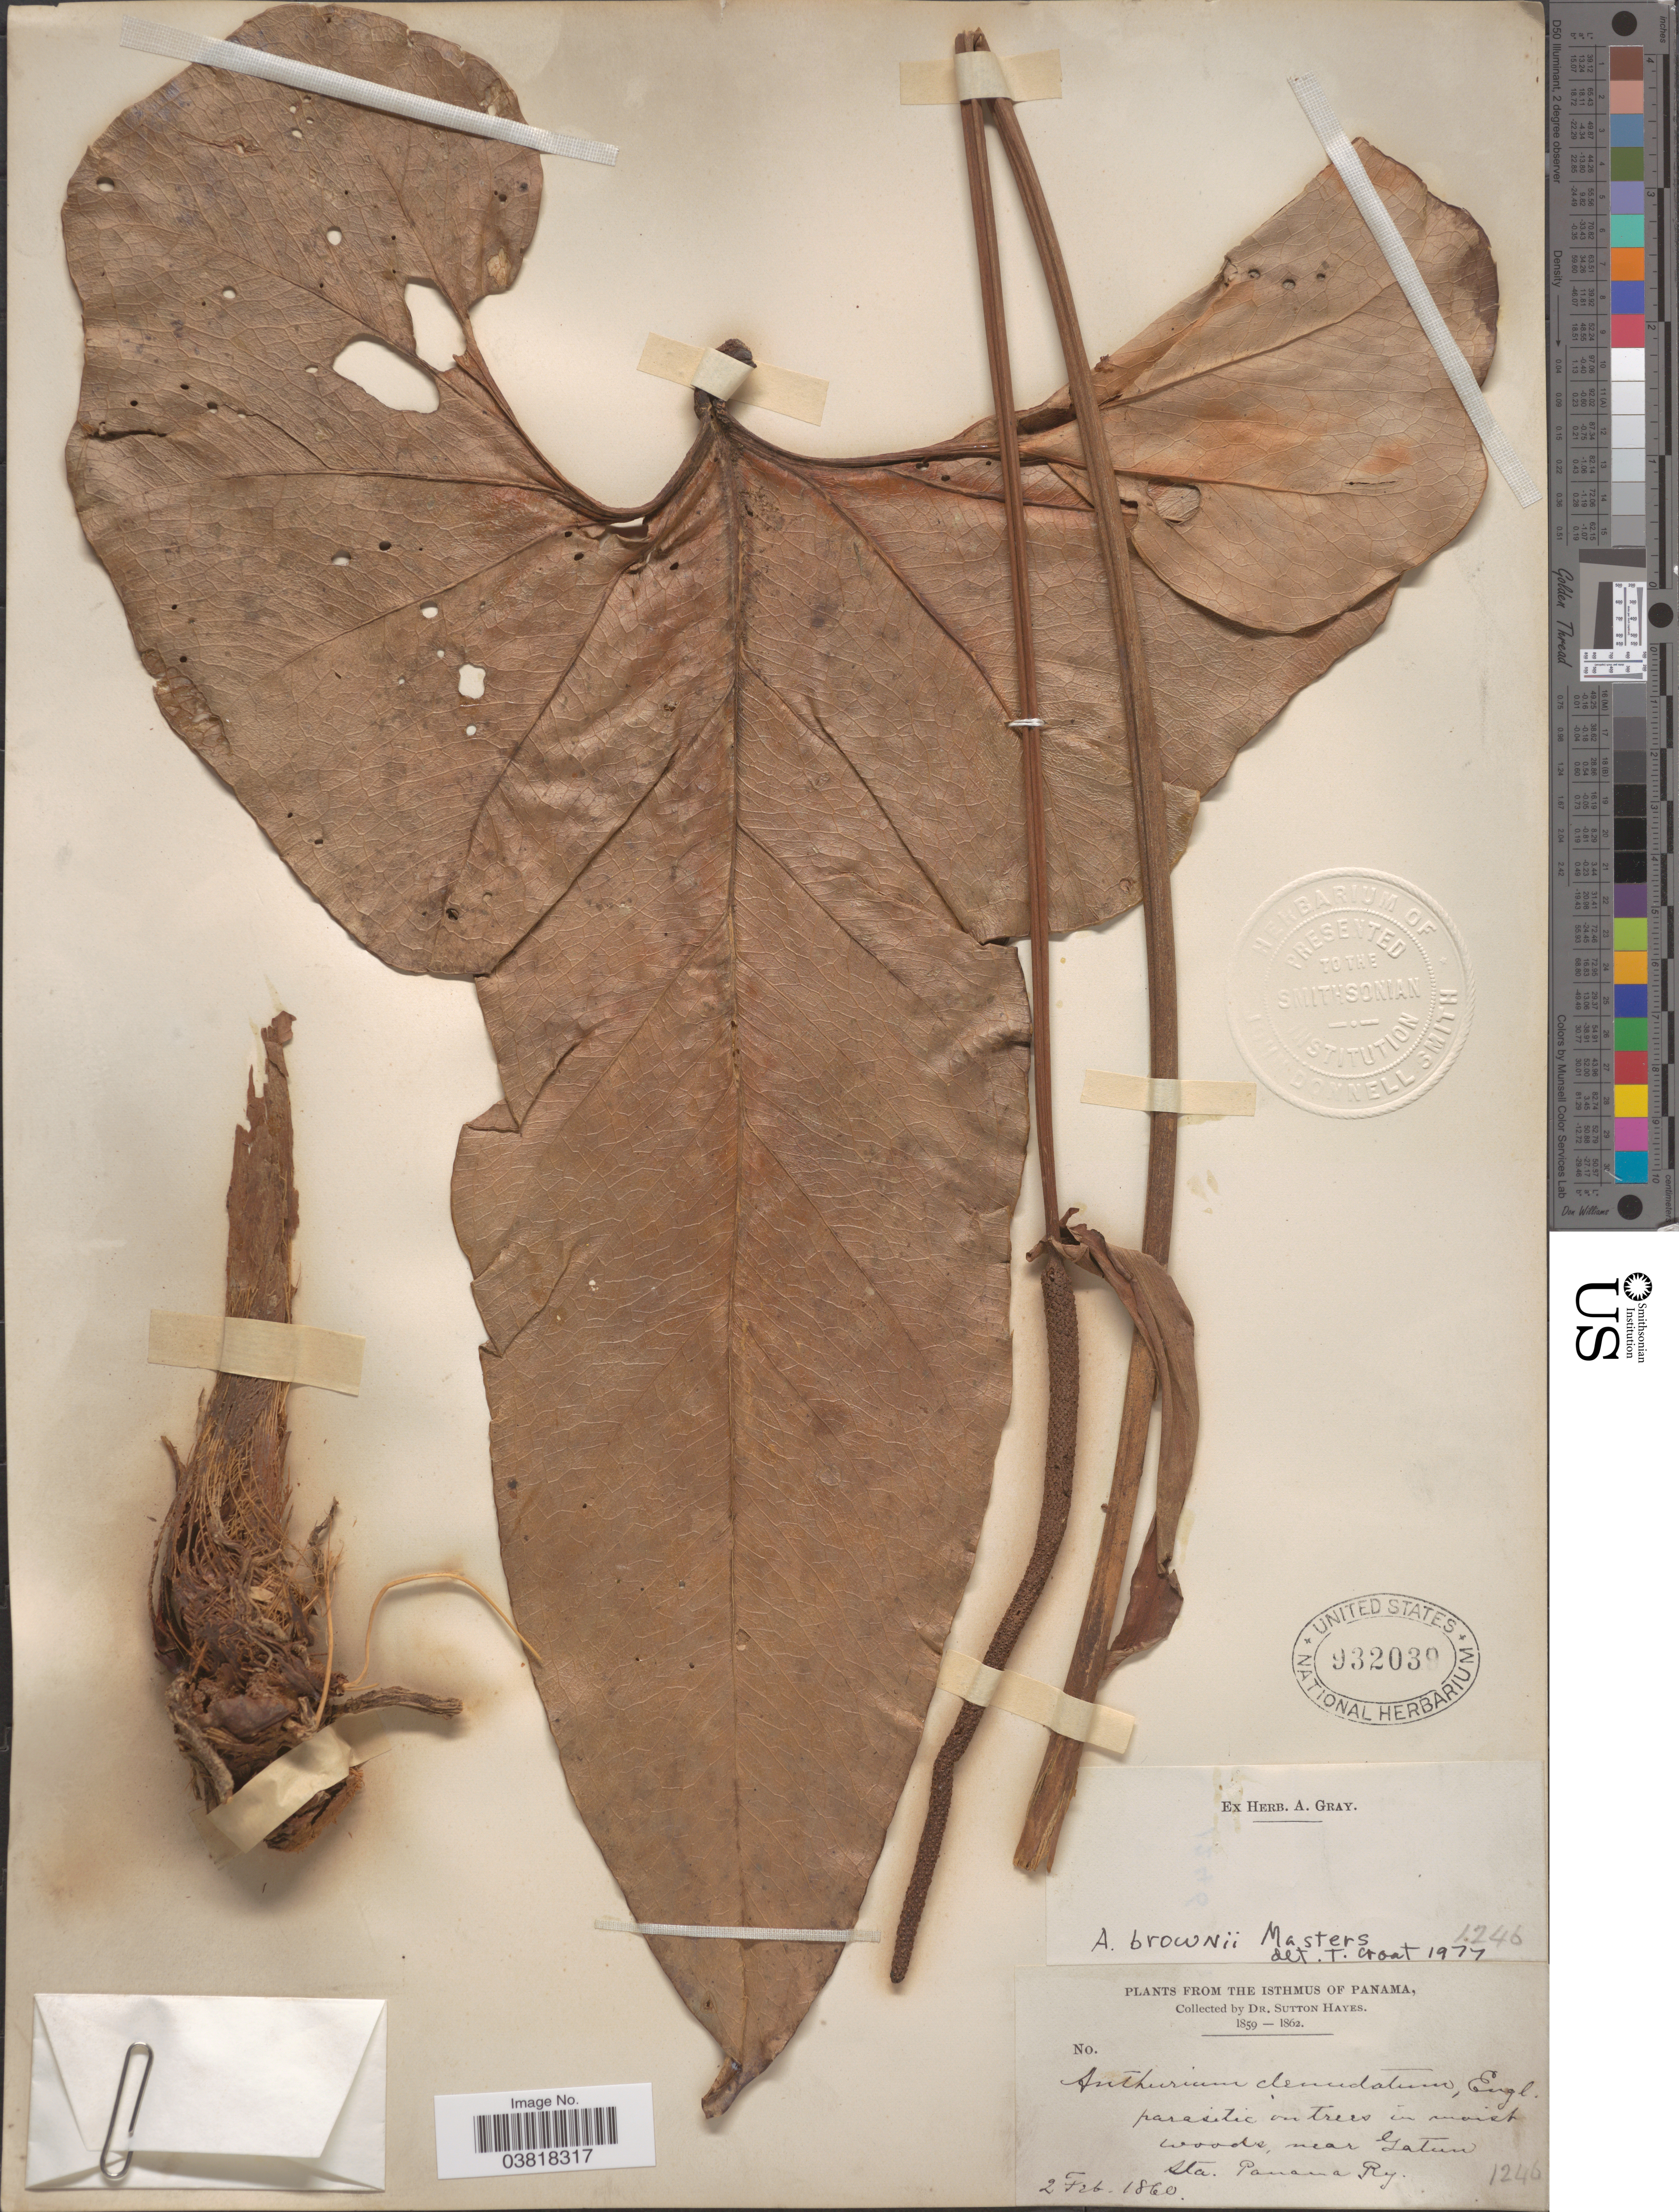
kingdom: Plantae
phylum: Tracheophyta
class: Liliopsida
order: Alismatales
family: Araceae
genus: Anthurium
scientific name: Anthurium brownii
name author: Mast.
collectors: S. Hayes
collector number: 1246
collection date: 1860-02-02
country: Panama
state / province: Panamá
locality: The Isthmus of Panama. Near Gatun Sta. Panama Ry.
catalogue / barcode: US 932039